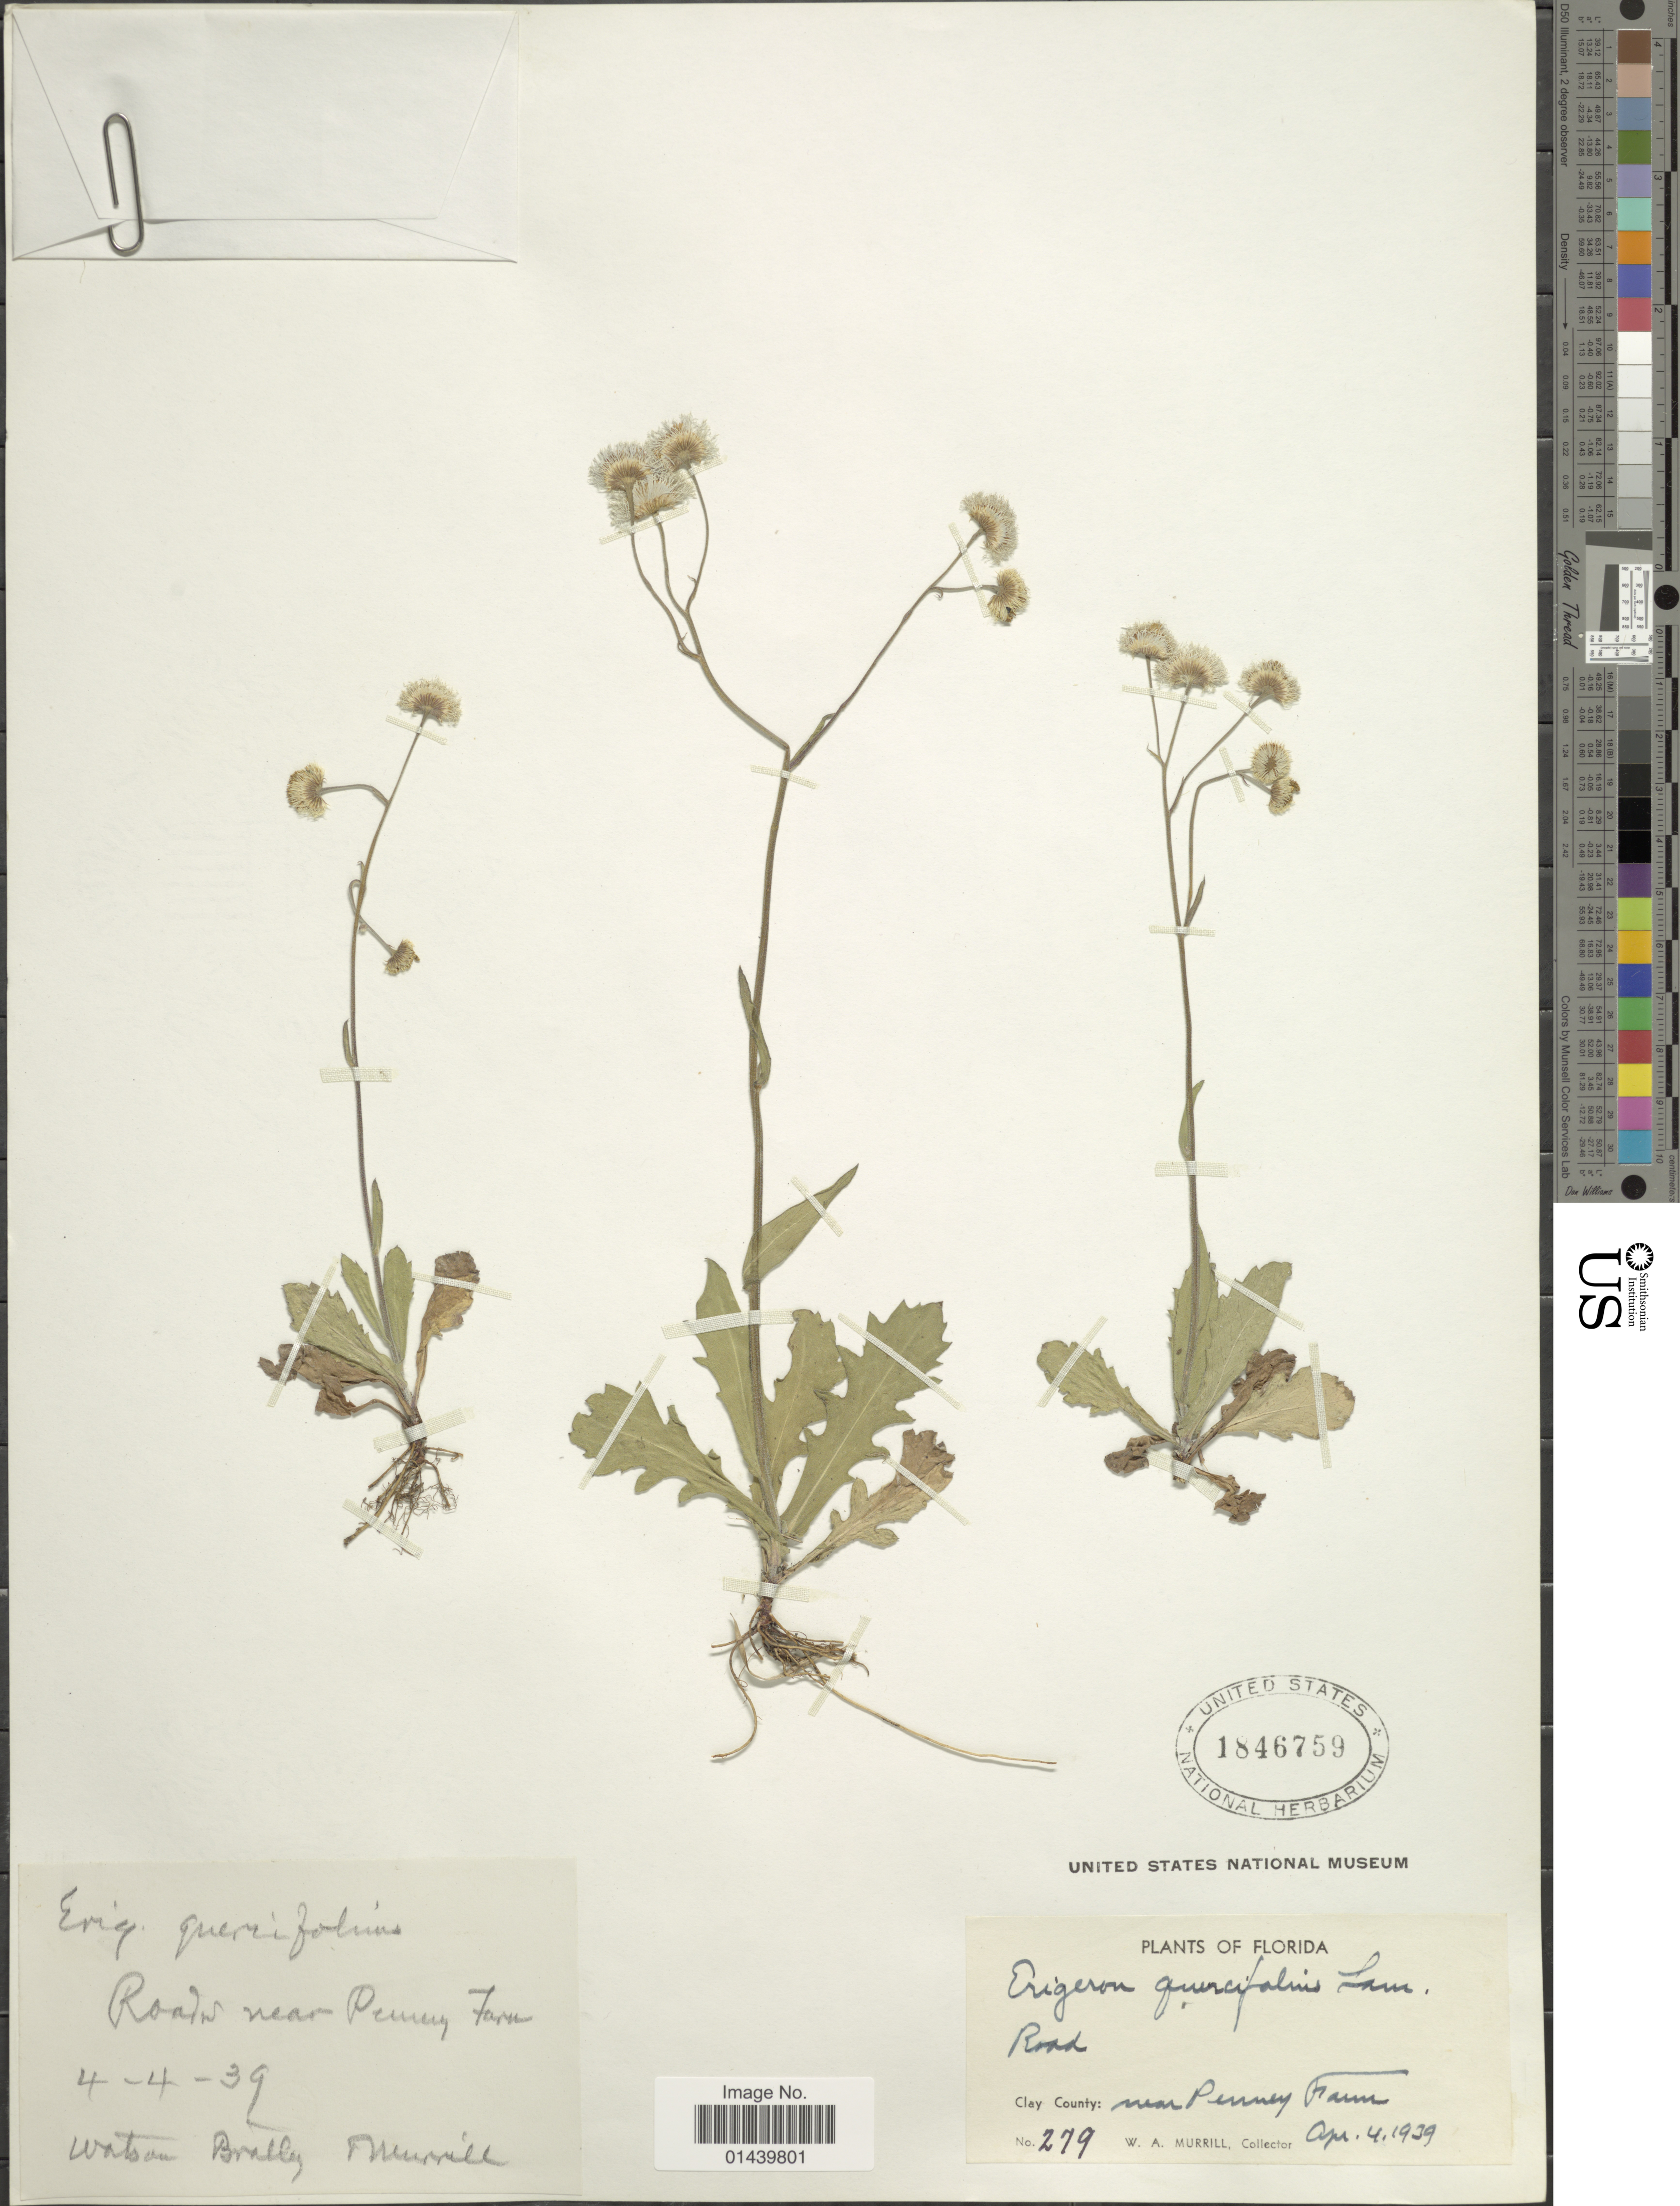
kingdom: Plantae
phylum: Tracheophyta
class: Magnoliopsida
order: Asterales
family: Asteraceae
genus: Erigeron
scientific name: Erigeron quercifolius Lam.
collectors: W. A. Murrill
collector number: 279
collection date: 1939-04-04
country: United States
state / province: Florida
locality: Clay County: near Penney Farm.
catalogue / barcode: US 1846759